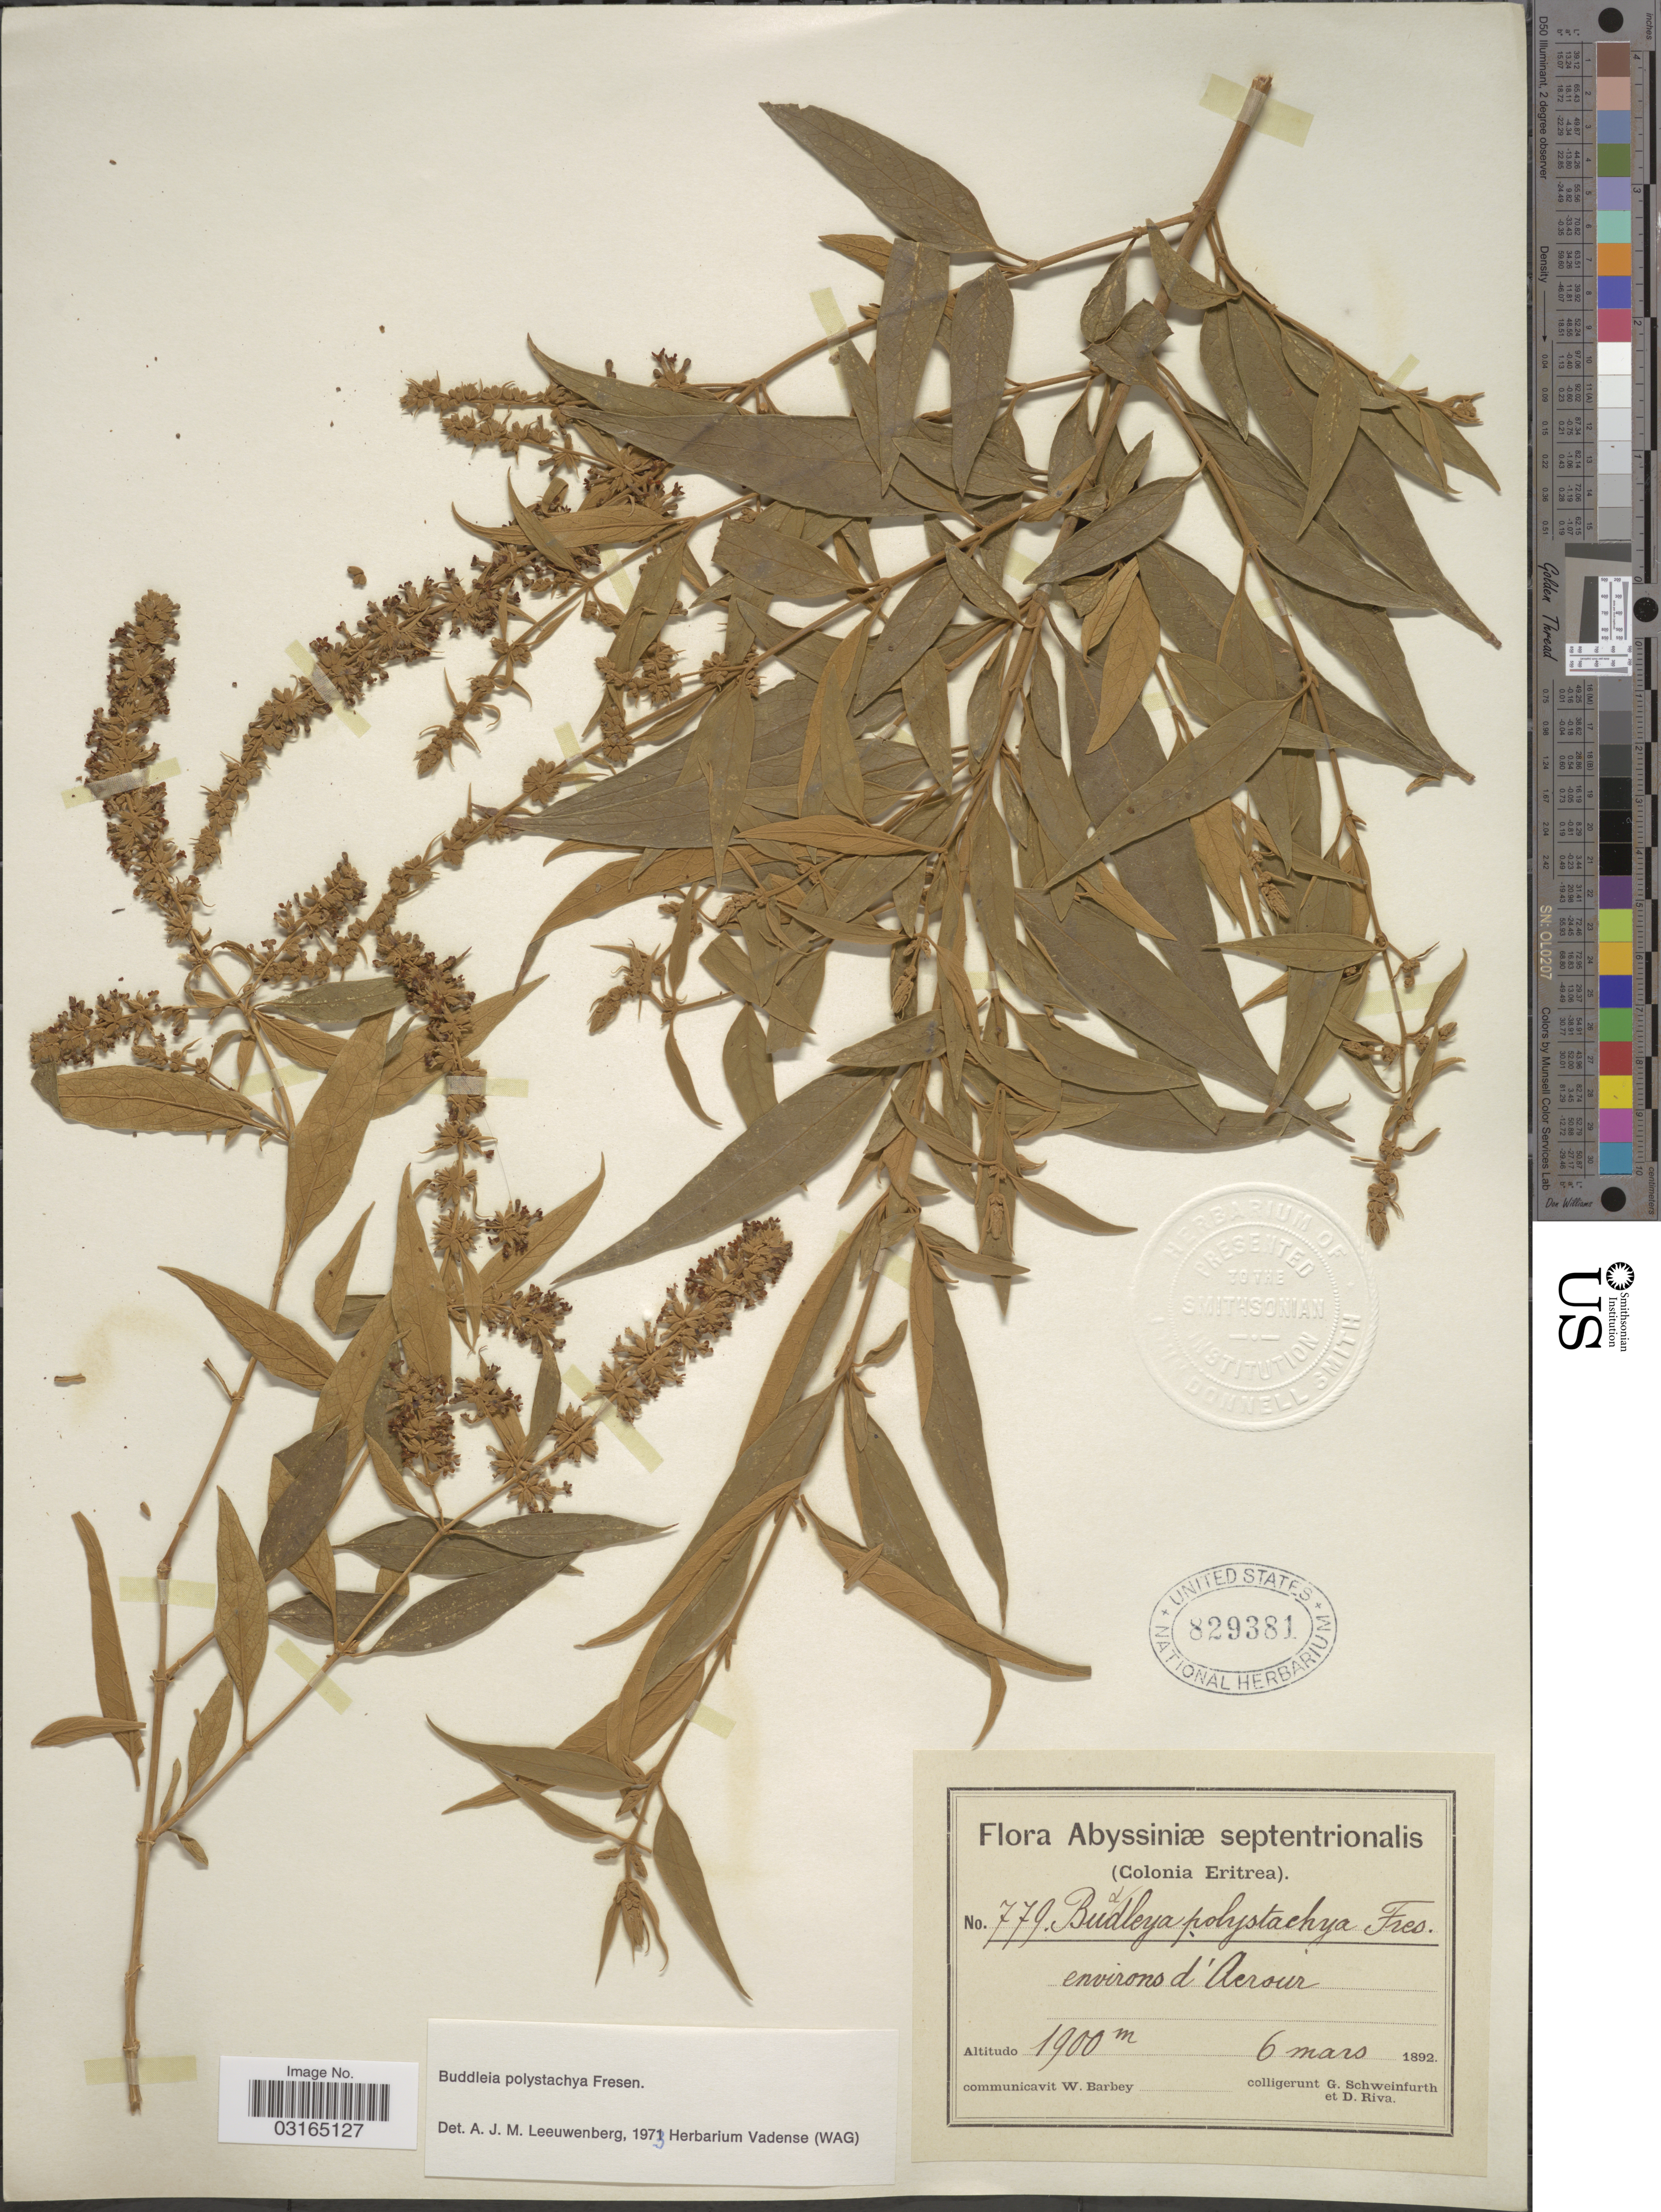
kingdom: Plantae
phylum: Tracheophyta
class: Magnoliopsida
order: Lamiales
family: Scrophulariaceae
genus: Buddleja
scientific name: Buddleja polystachya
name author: Fresen.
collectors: G. A. Schweinfurth (herbarium) & D. Riva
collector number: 779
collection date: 1892-03-06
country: Eritrea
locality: Abyssiniæ septentrionalis. (Colonia Eritrea). Environs d'Acrour.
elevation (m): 1900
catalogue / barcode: US 829381